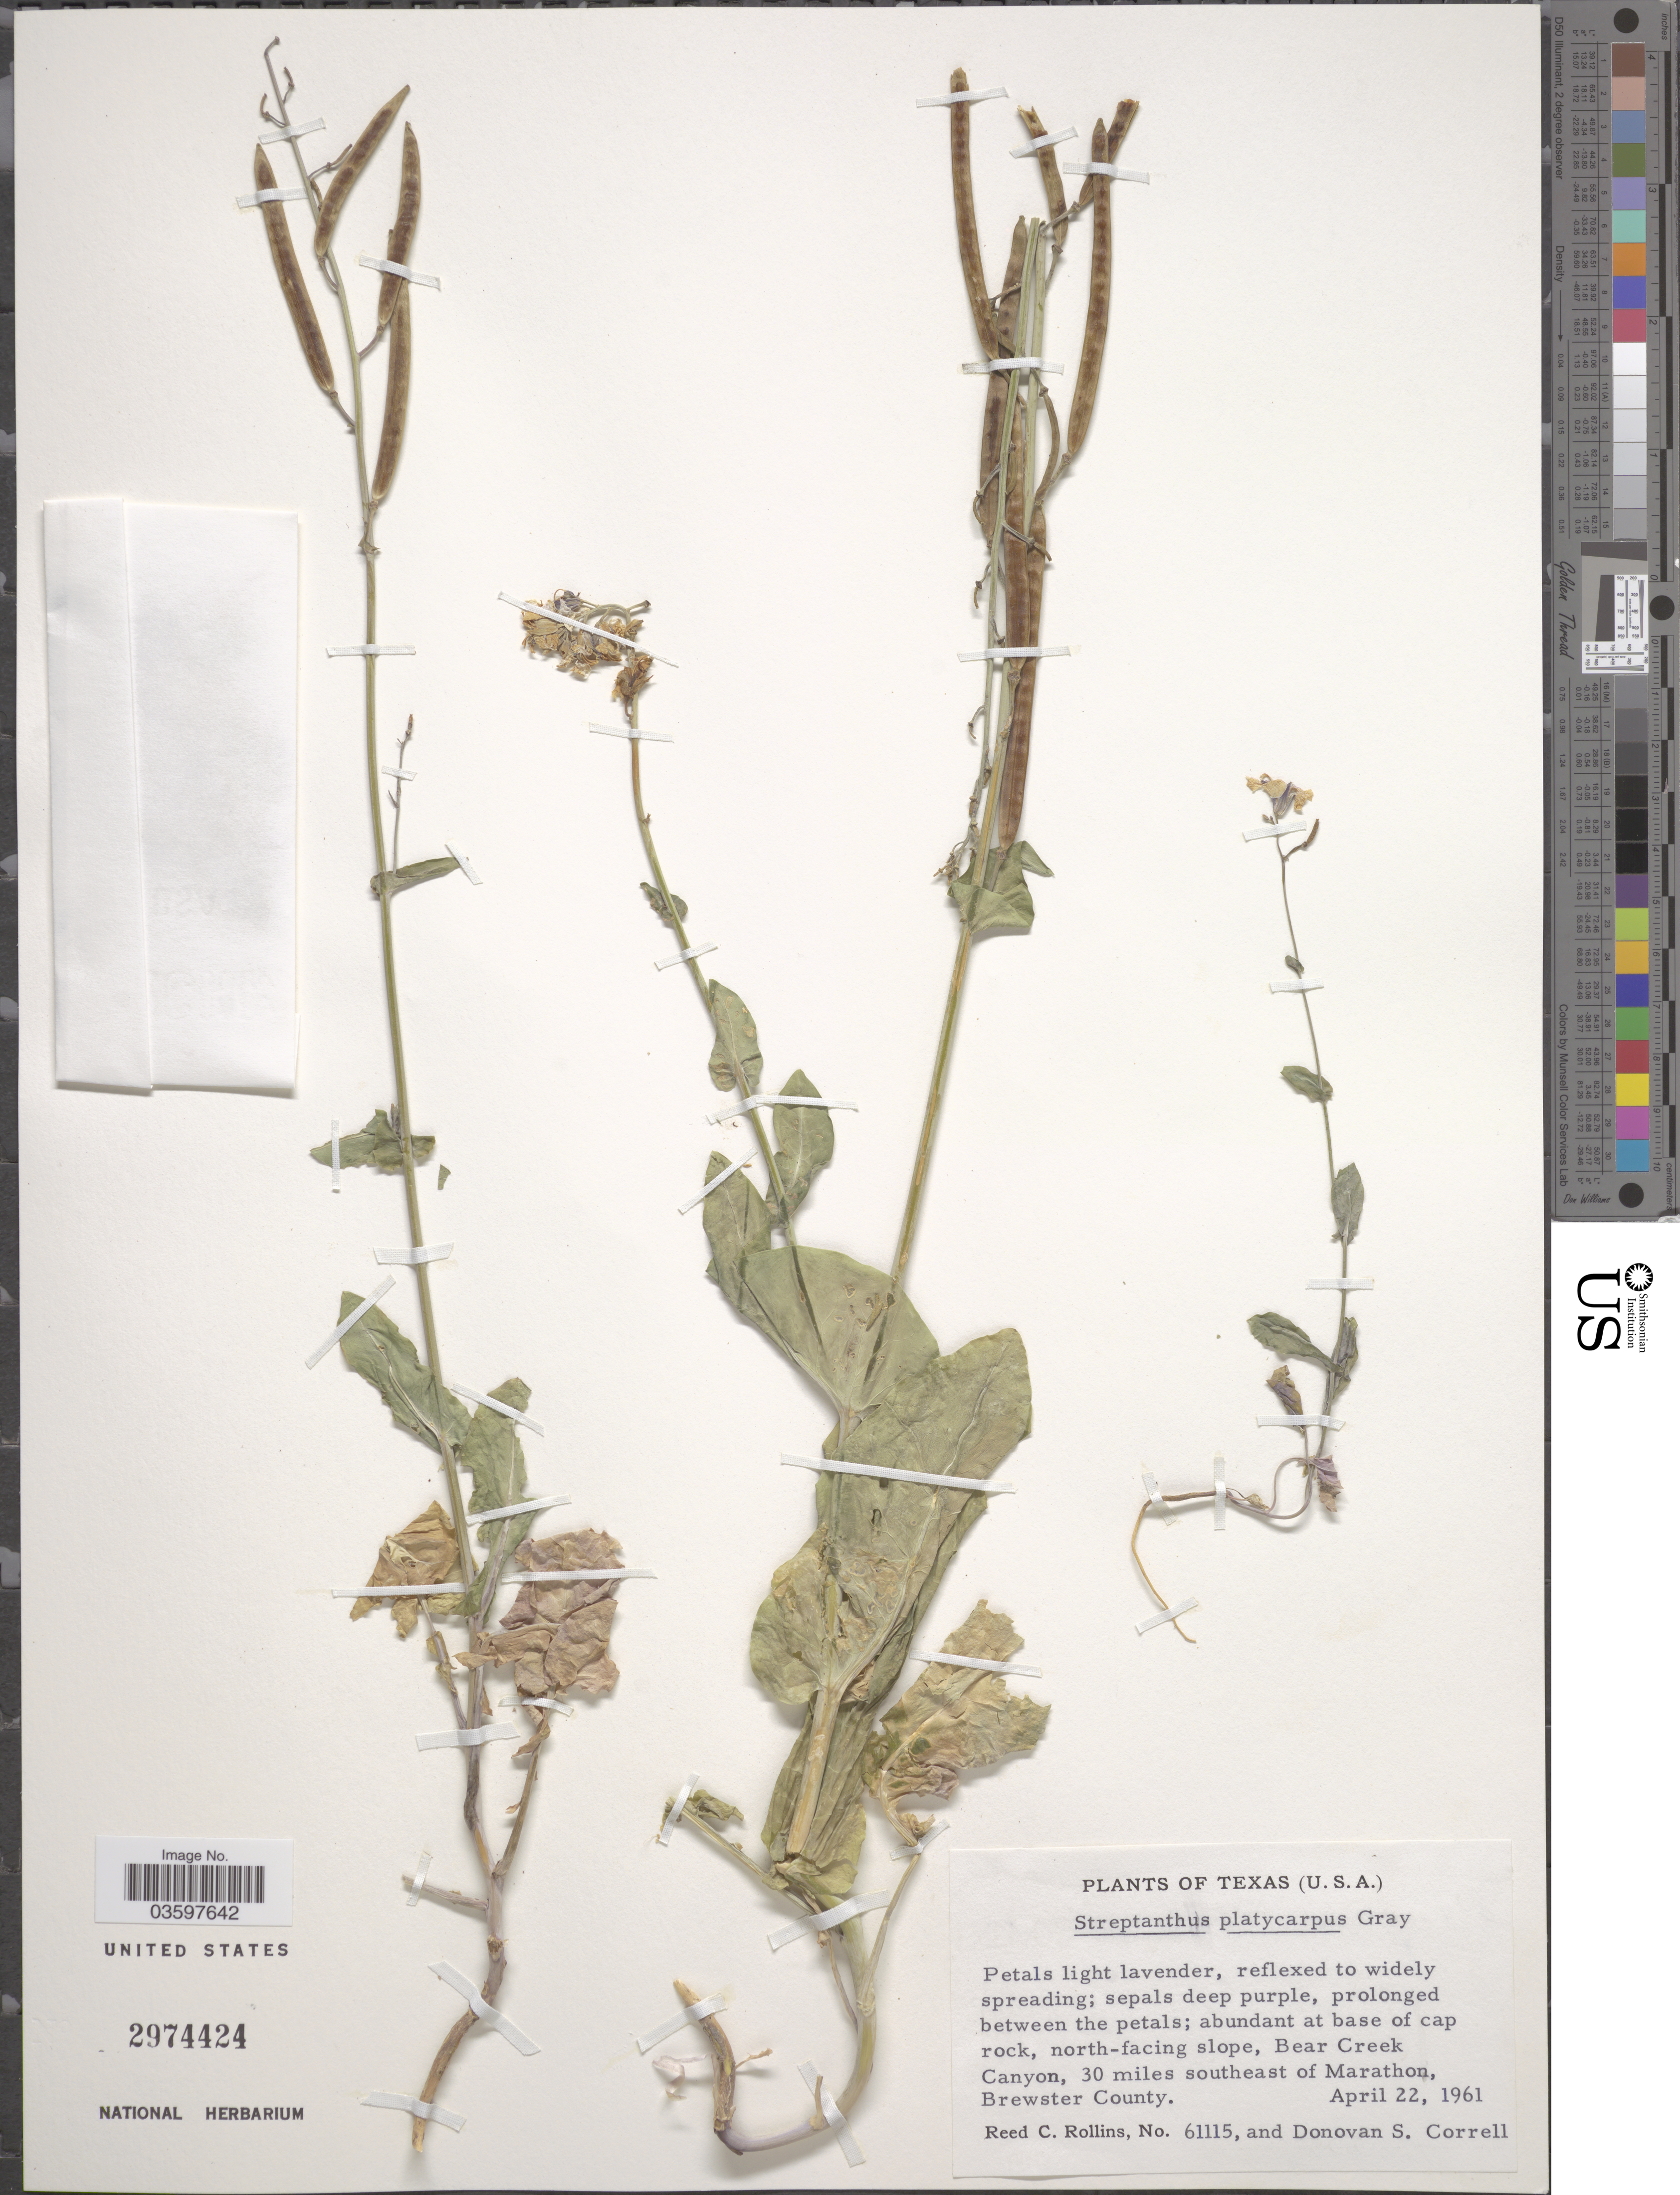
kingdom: Plantae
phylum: Tracheophyta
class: Magnoliopsida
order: Brassicales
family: Brassicaceae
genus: Streptanthus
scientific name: Streptanthus platycarpus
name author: A. Gray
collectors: R. C. Rollins & D. S. Correll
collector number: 61115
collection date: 1961-04-22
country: United States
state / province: Texas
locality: Abundant at base of cap rock, north-facing slope, Bear Creek Canyon, 30 miles southeast of Marathon, Brewster County.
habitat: abundant at base of cap rock, north facing slope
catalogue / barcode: US 2974424